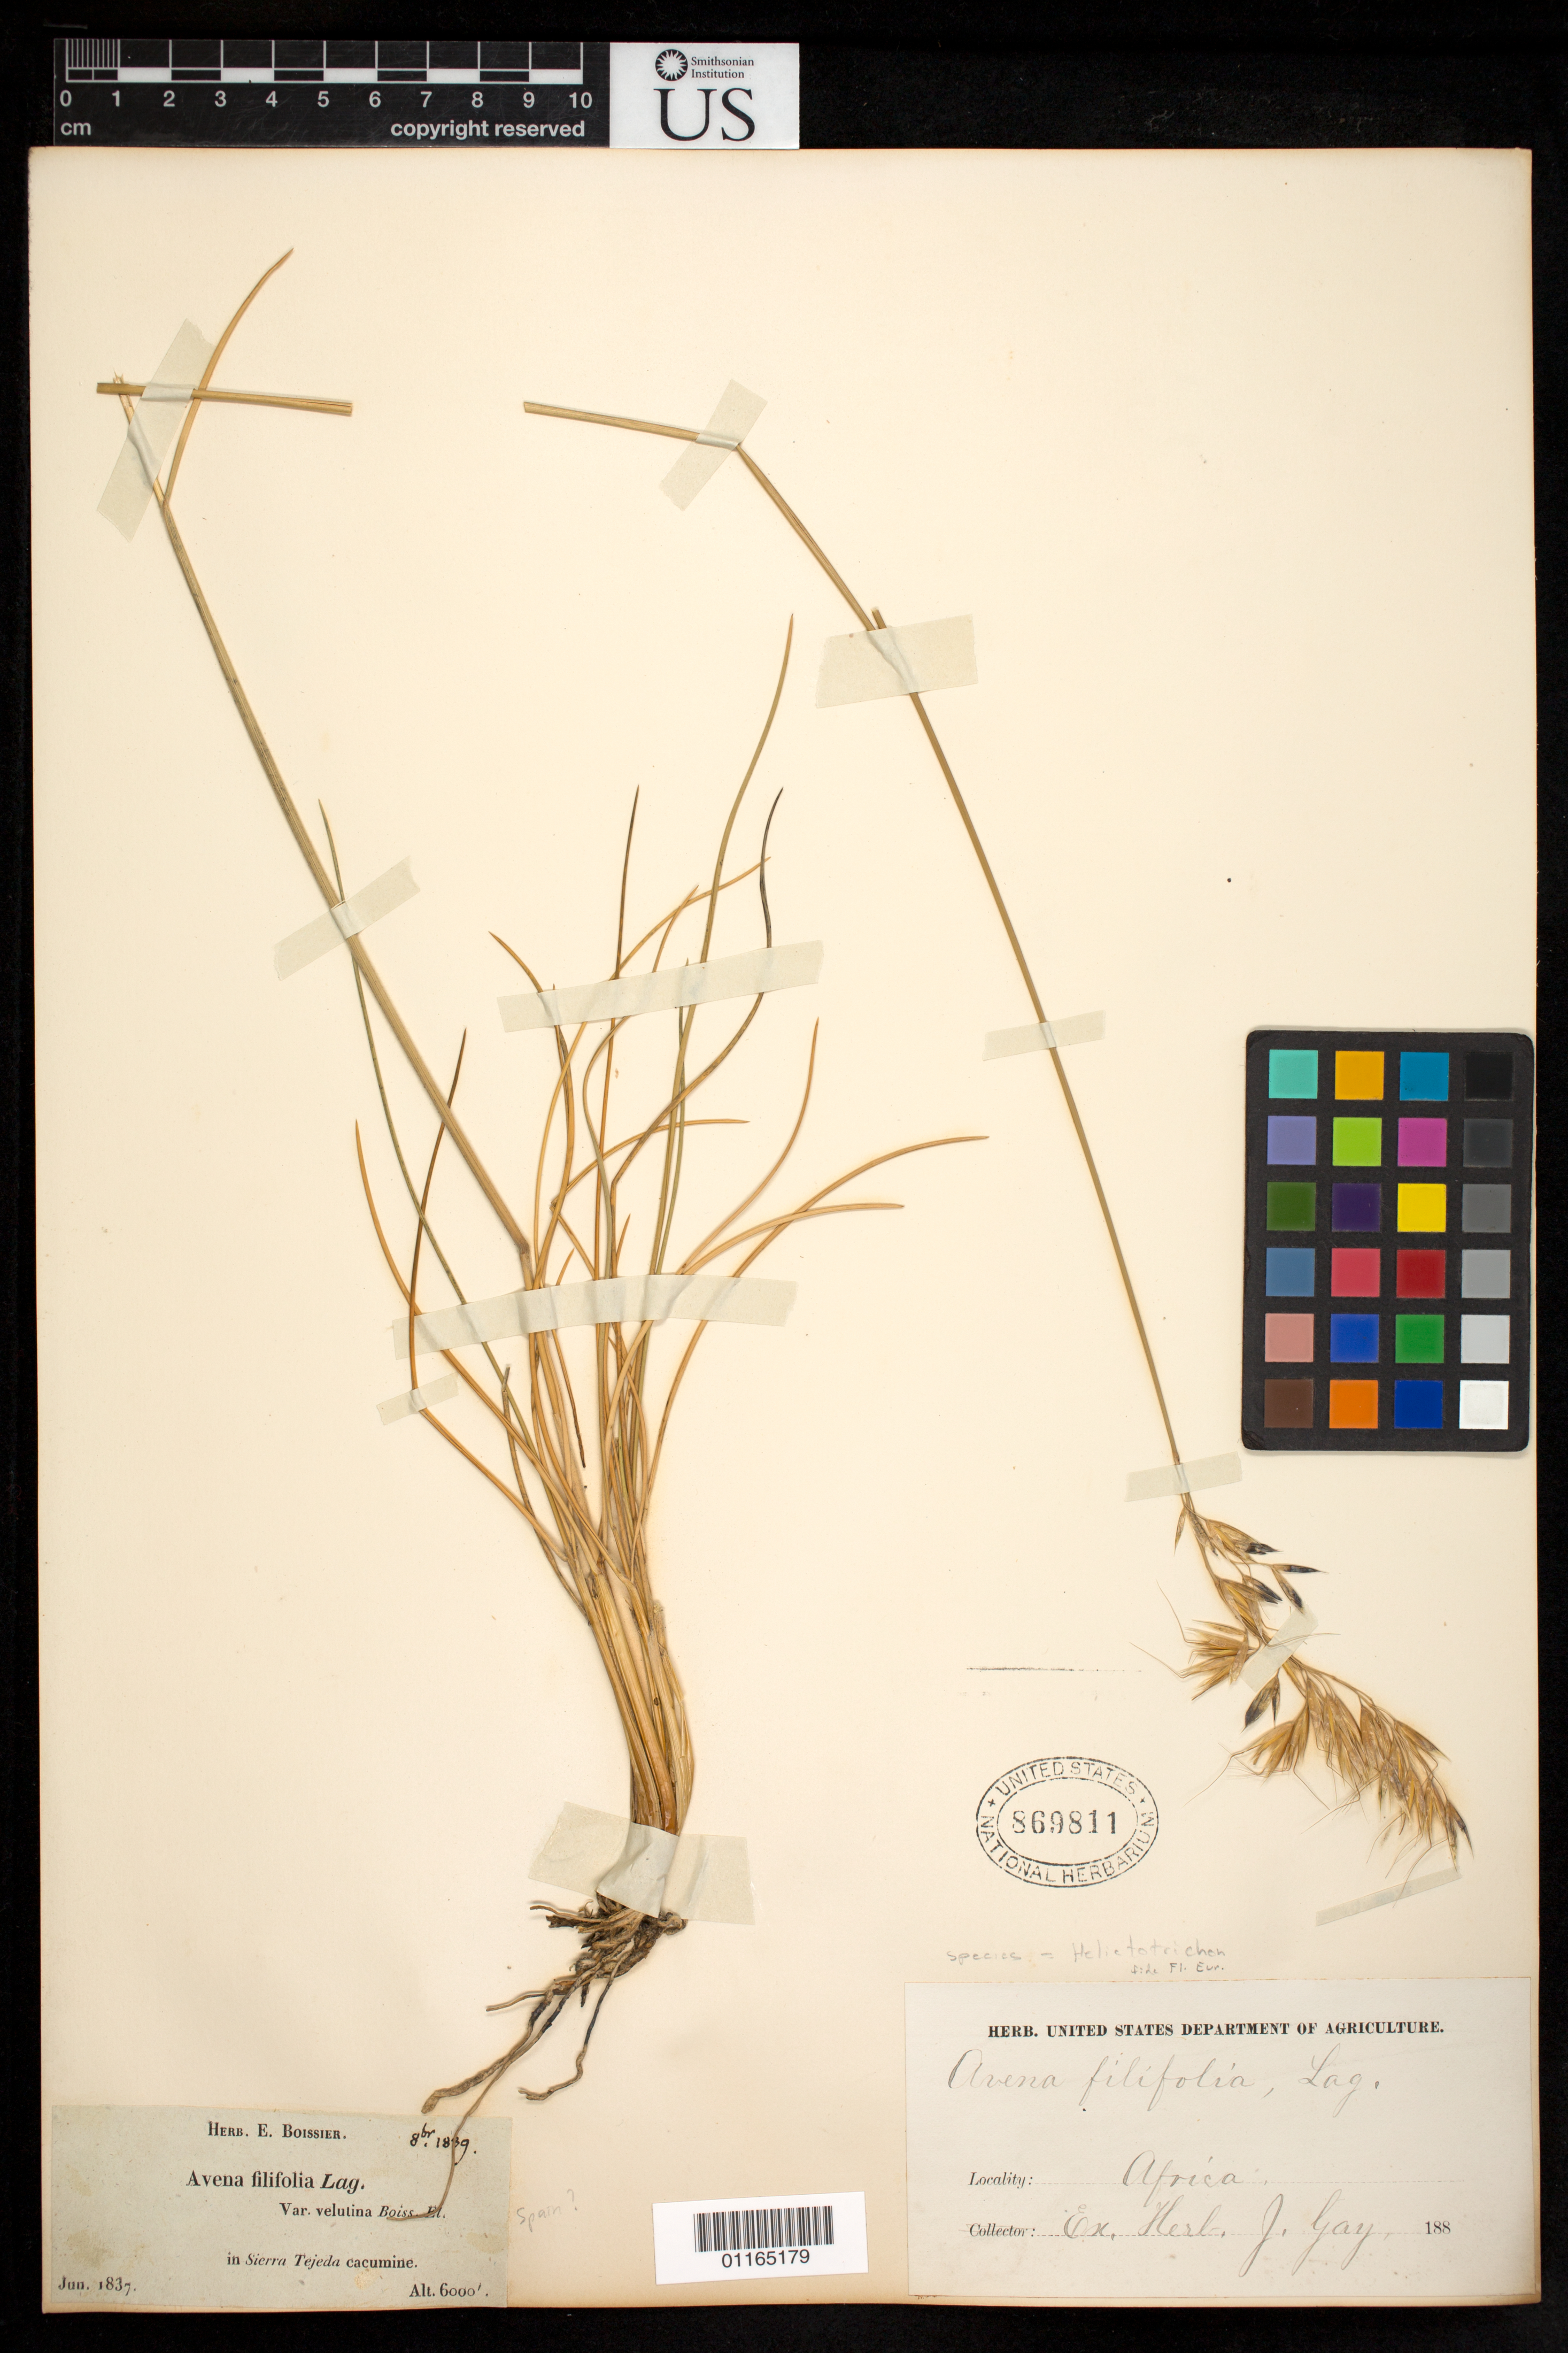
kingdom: Plantae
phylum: Tracheophyta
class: Liliopsida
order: Poales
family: Poaceae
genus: Avena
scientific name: Avena filifolia var. velutina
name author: Boiss.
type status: Type Collection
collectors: P. Boissier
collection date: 1837-06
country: Spain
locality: in Sierra Tejeda cacumine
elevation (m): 1829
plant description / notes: ex herb J. Gay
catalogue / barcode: US 869811